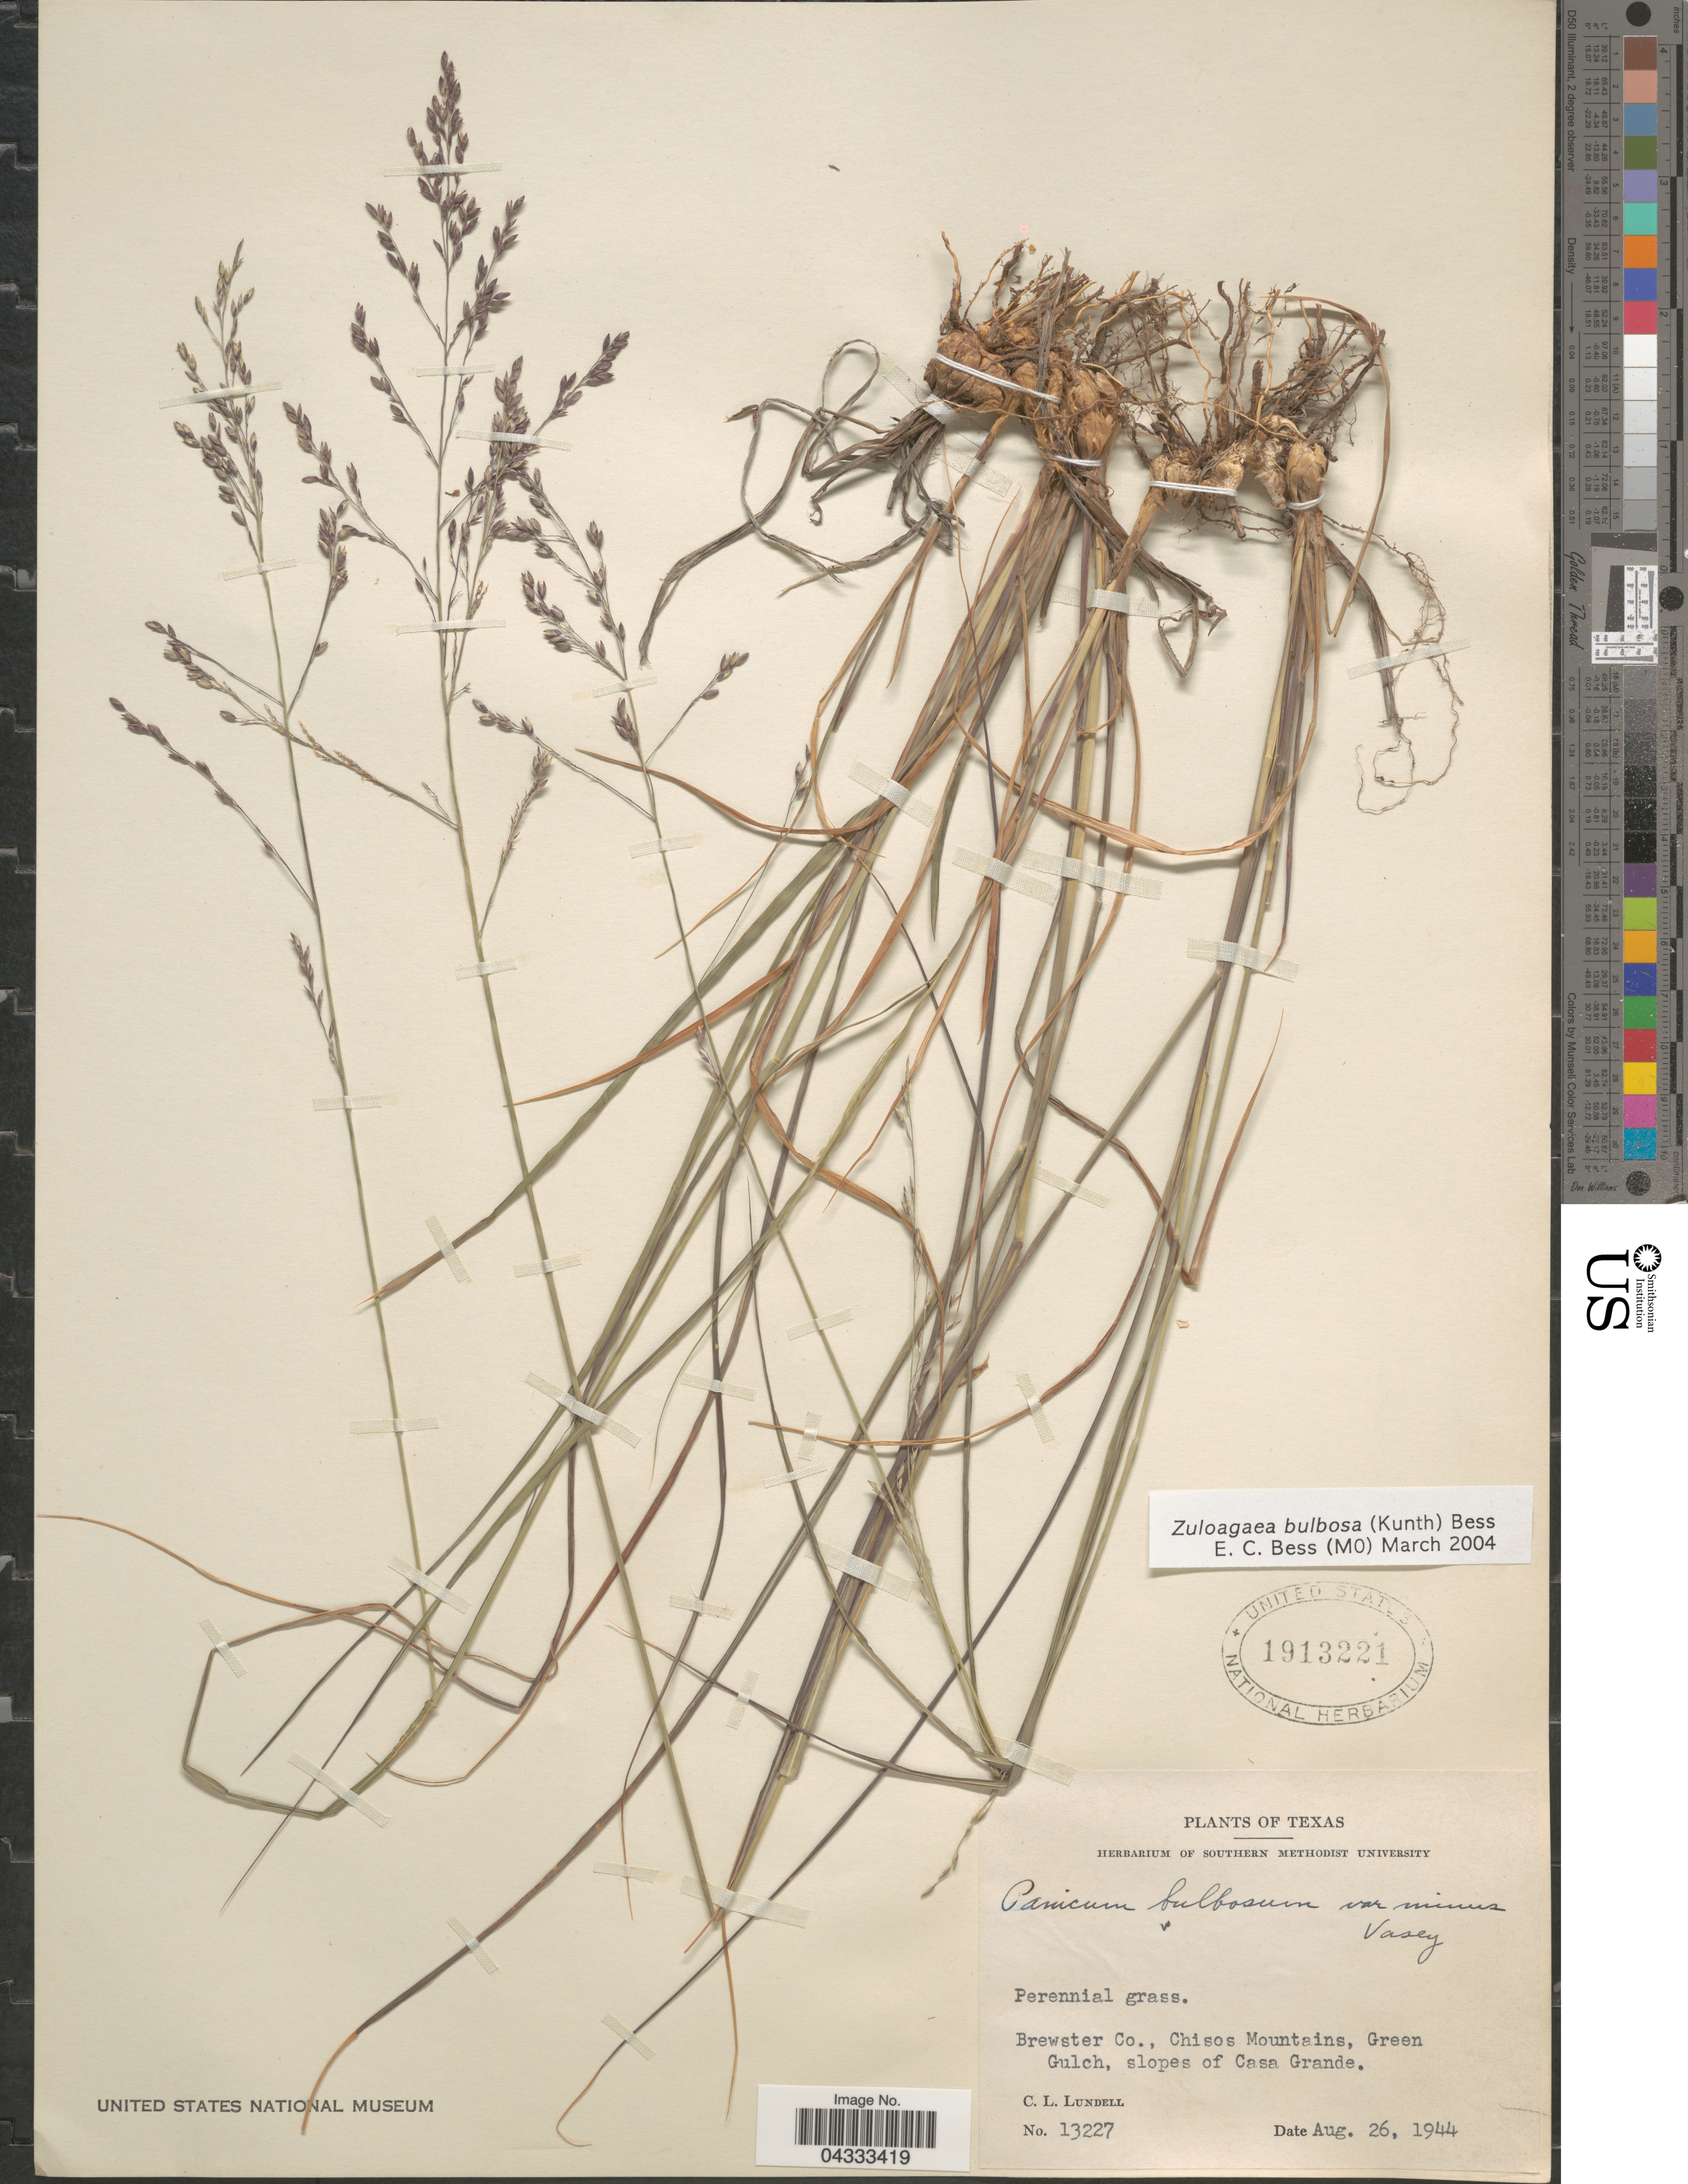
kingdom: Plantae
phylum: Tracheophyta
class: Liliopsida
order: Poales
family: Poaceae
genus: Zuloagaea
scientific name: Zuloagaea bulbosa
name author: (Kunth) E. Bess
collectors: C. L. Lundell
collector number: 13227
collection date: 1944-08-26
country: United States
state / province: Texas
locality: Bewster Co., Chisos Mountains, Green Gulch, slopes of Casa Grande.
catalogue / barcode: US 1913221